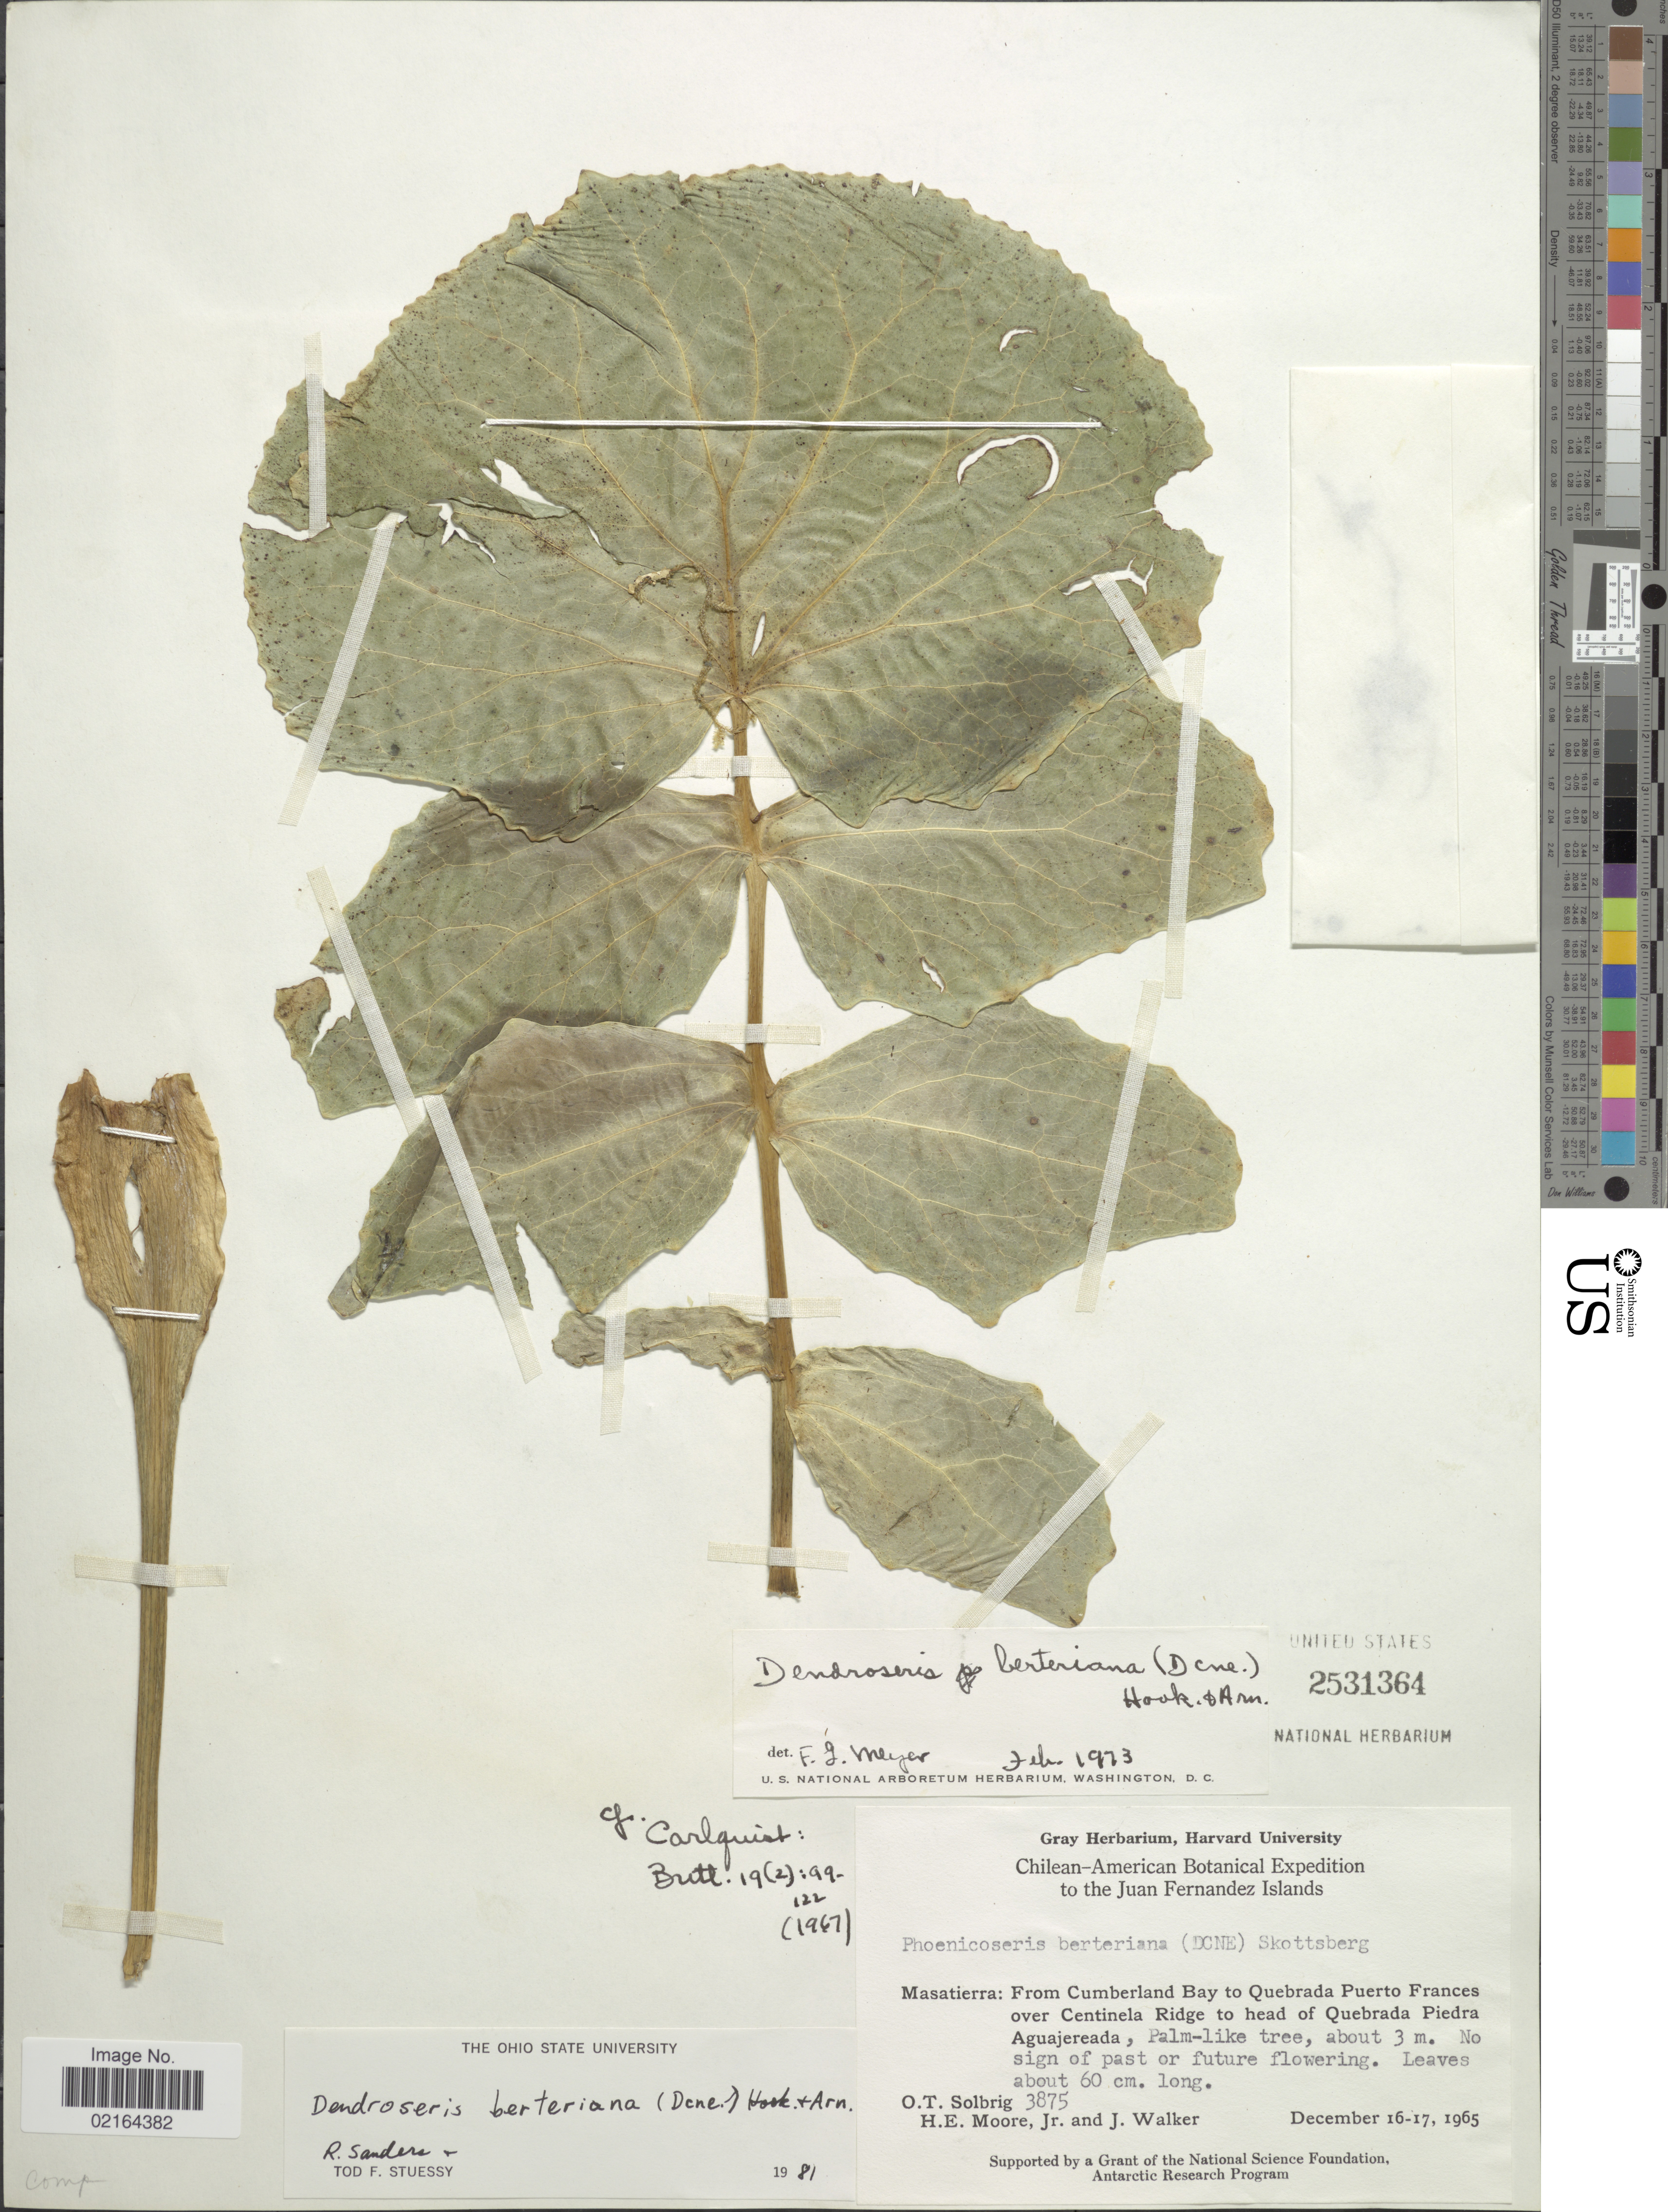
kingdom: Plantae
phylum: Tracheophyta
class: Magnoliopsida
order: Asterales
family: Asteraceae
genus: Sonchus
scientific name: Sonchus berteroanus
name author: (Decne.) S.C. Kim & Mejías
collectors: O. T. Solbrig, H. Moore & J. Walker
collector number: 3875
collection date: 1965-12-16/1965-12-17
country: Chile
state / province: Valparaíso (V)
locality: Juan Fernandez, Masatierra: From Cumberland Bay to Quebrada Puerto Frances over Centinela Ridge to head of Quebrada Piedra Aguajereada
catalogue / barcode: US 2531364